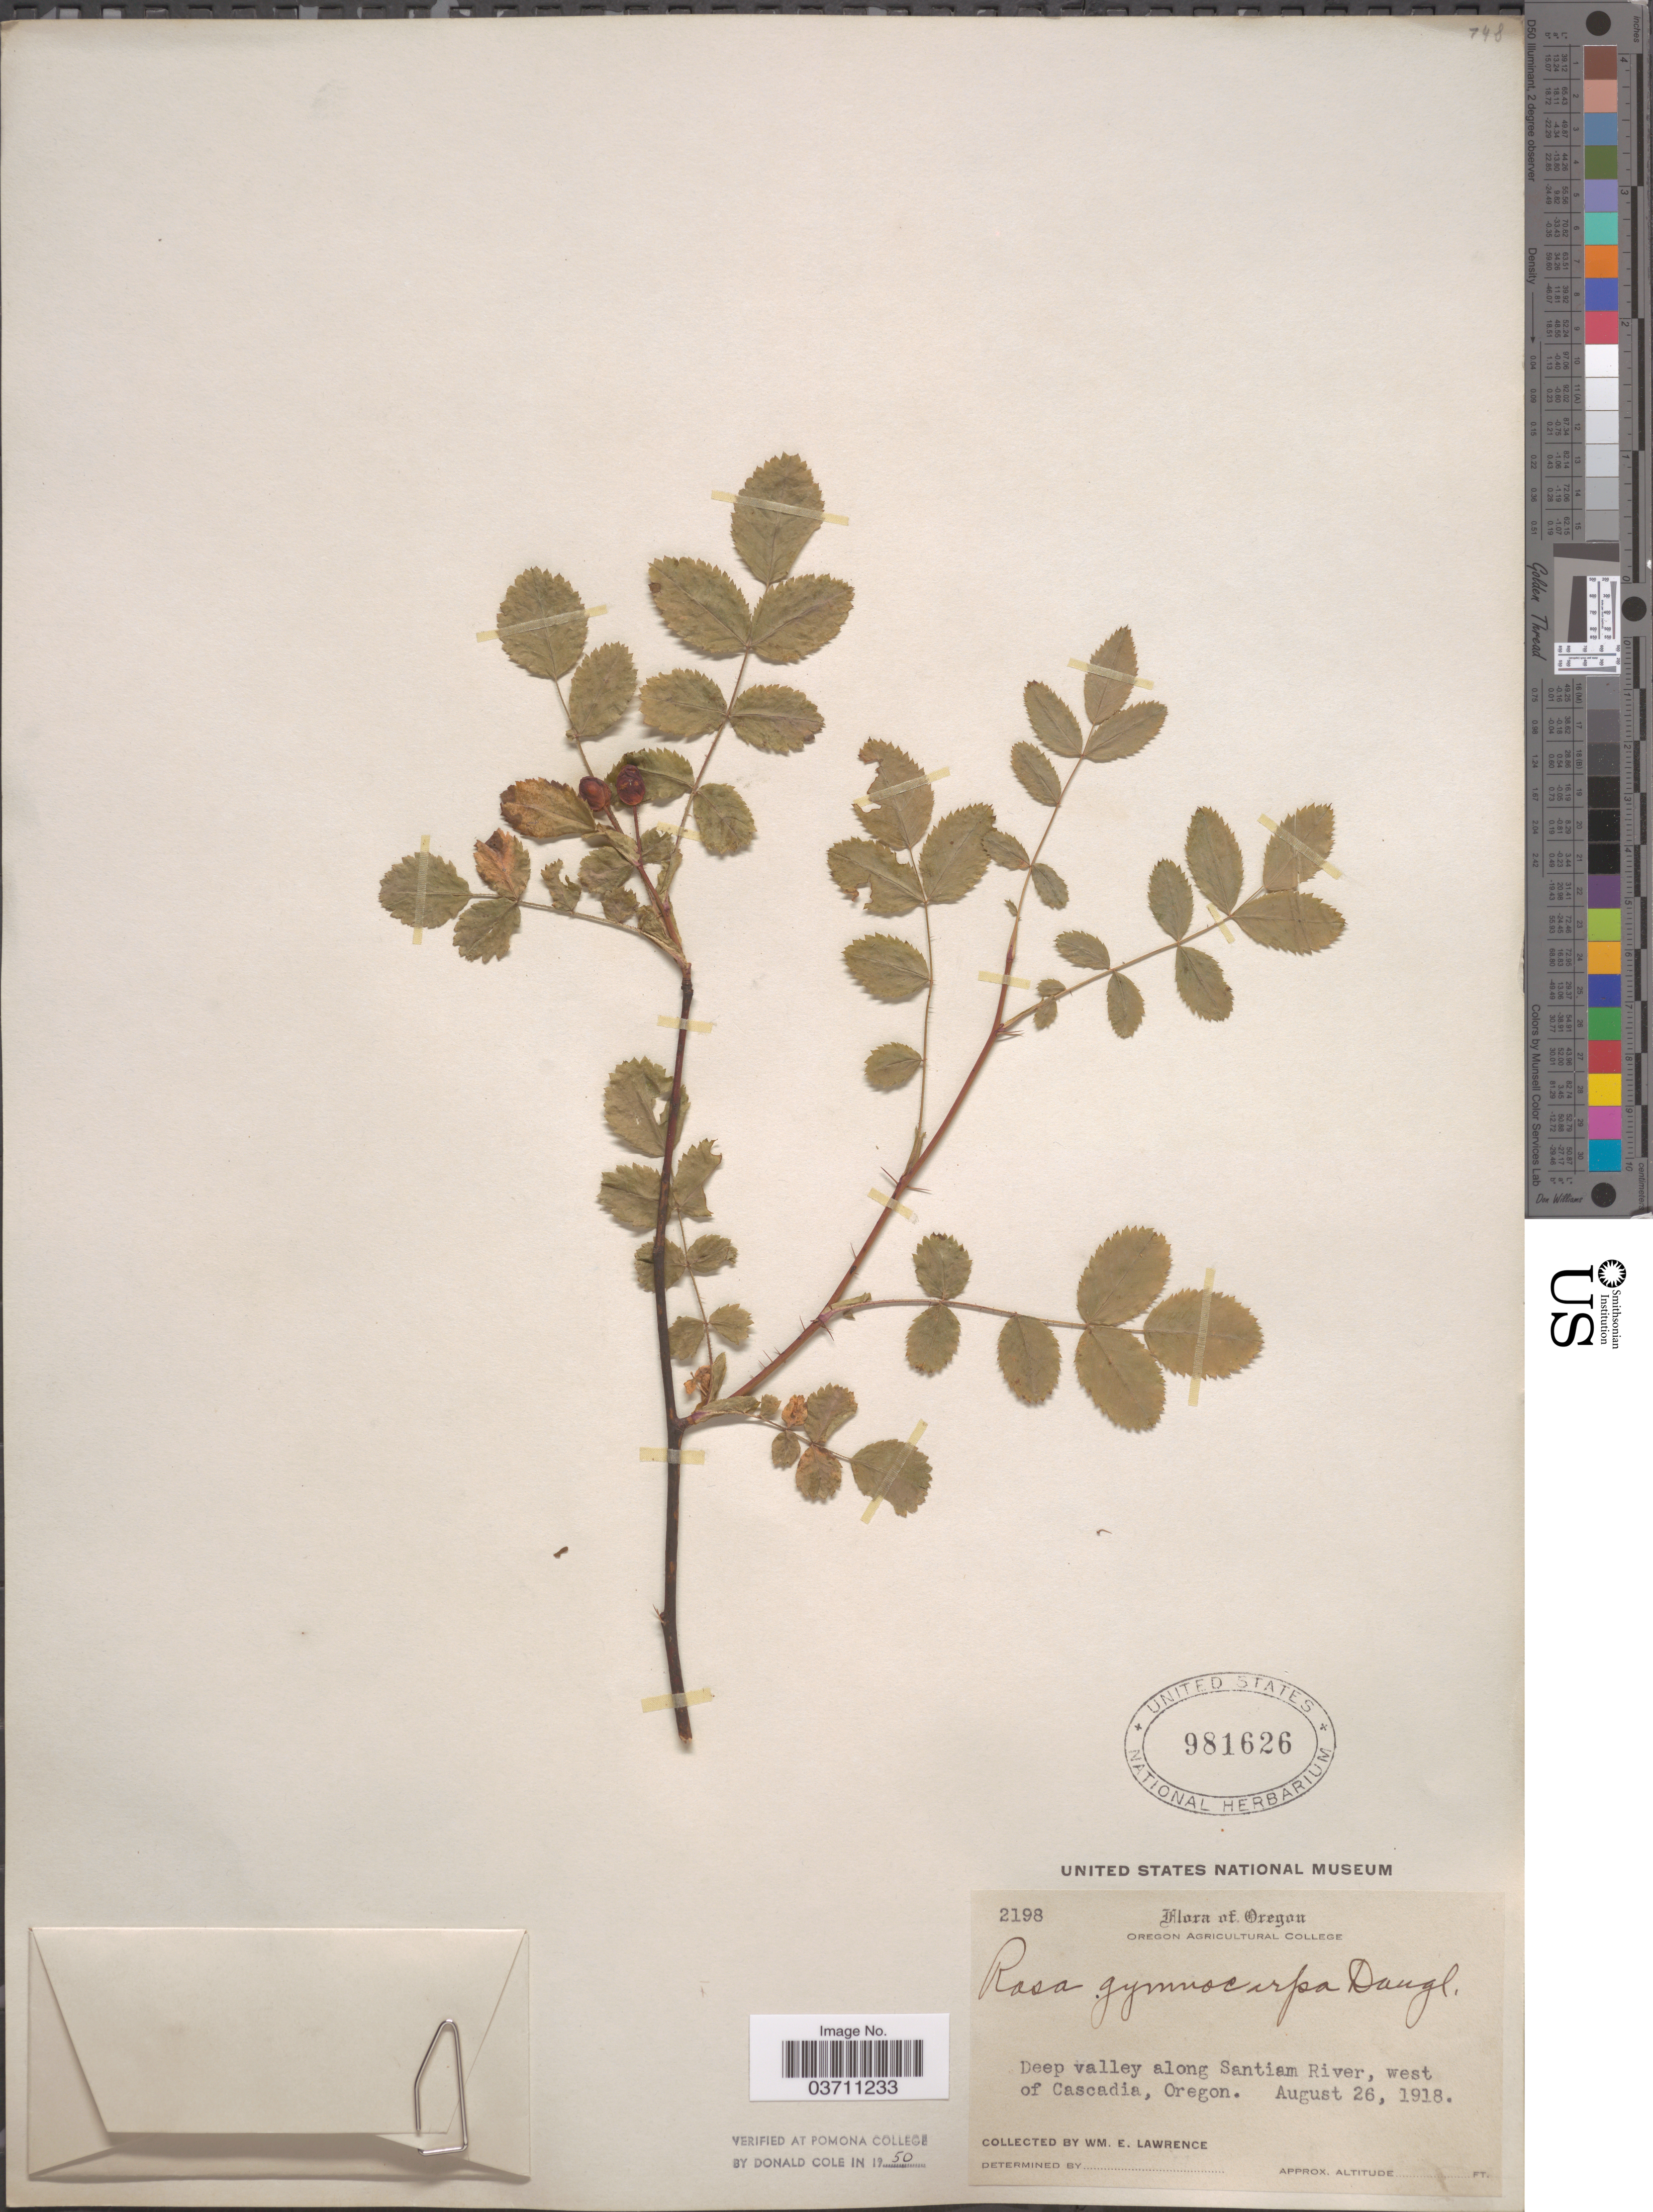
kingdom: Plantae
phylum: Tracheophyta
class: Magnoliopsida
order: Rosales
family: Rosaceae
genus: Rosa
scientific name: Rosa gymnocarpa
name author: Nutt.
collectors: W. Lawrence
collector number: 2198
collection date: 1918-08-26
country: United States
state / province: Oregon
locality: Deep valley along Santiam River, west of Cascadia.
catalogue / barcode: US 981626